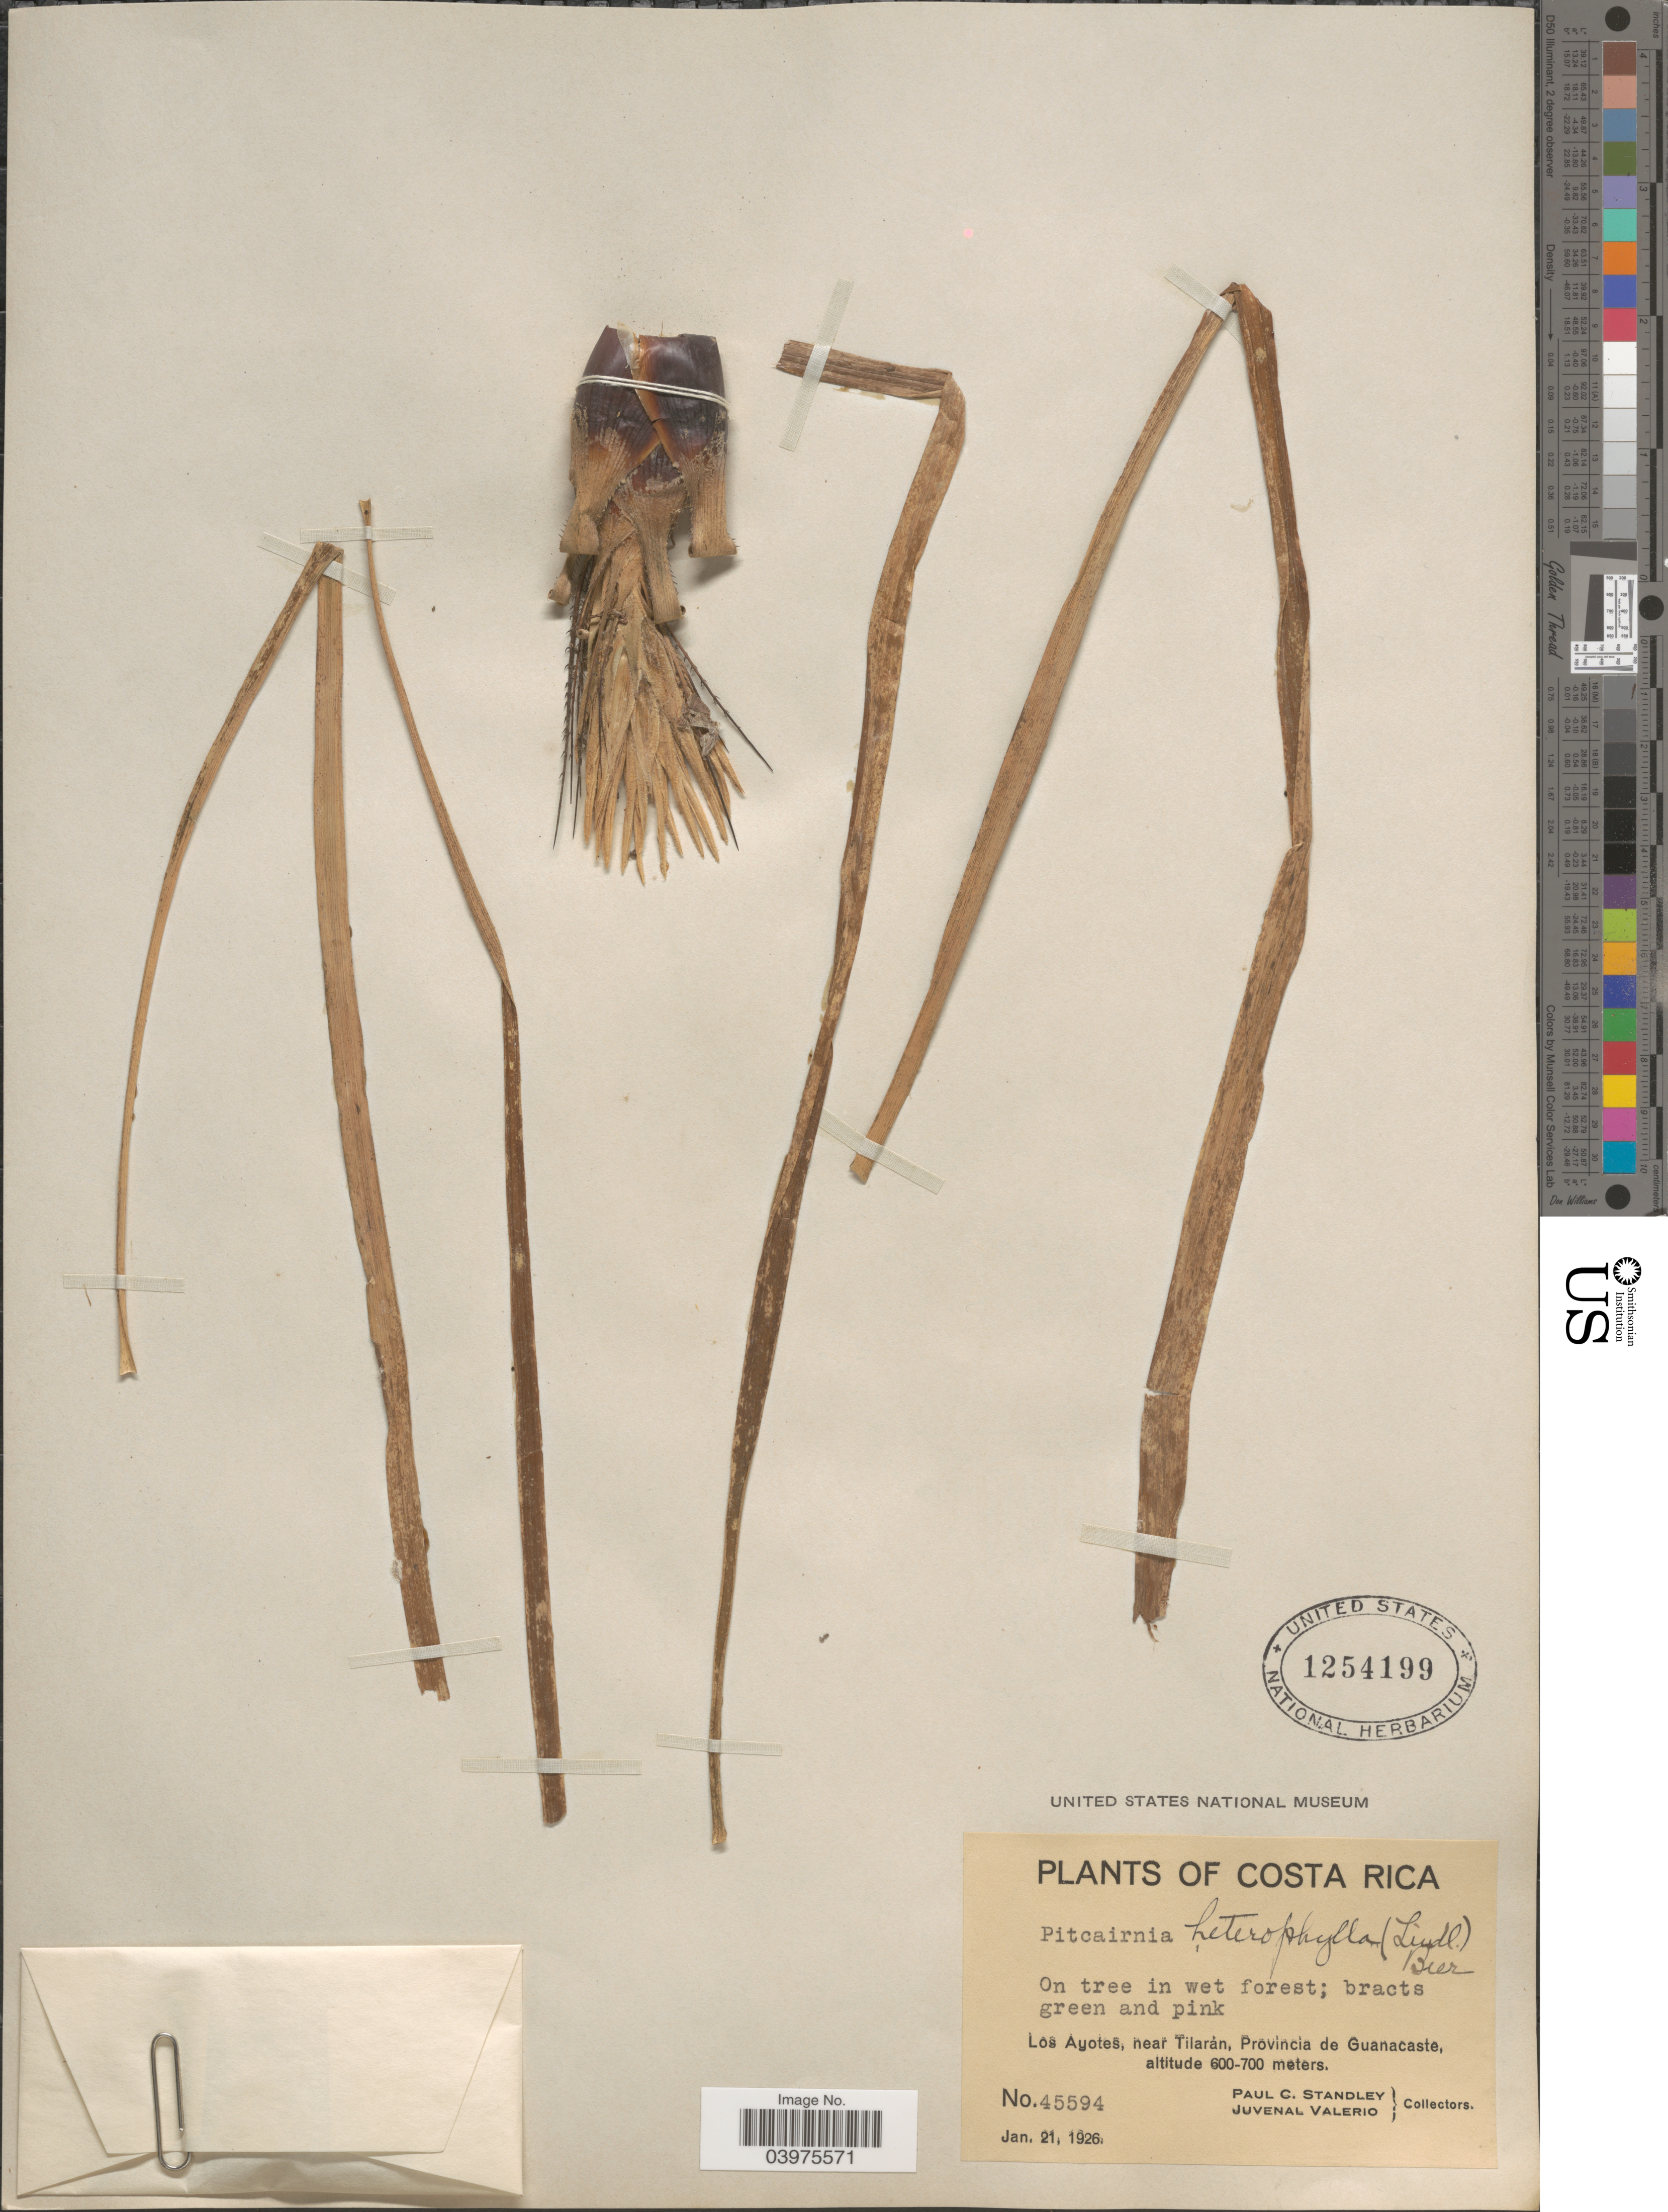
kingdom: Plantae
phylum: Tracheophyta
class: Liliopsida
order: Poales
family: Bromeliaceae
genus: Pitcairnia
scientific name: Pitcairnia heterophylla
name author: (Lindl.) Beer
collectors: P. C. Standley & J. Valerio R.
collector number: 45594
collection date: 1926-01-21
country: Costa Rica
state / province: Guanacaste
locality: Los Ayotes, near Tilarán.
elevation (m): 600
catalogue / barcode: US 1254199